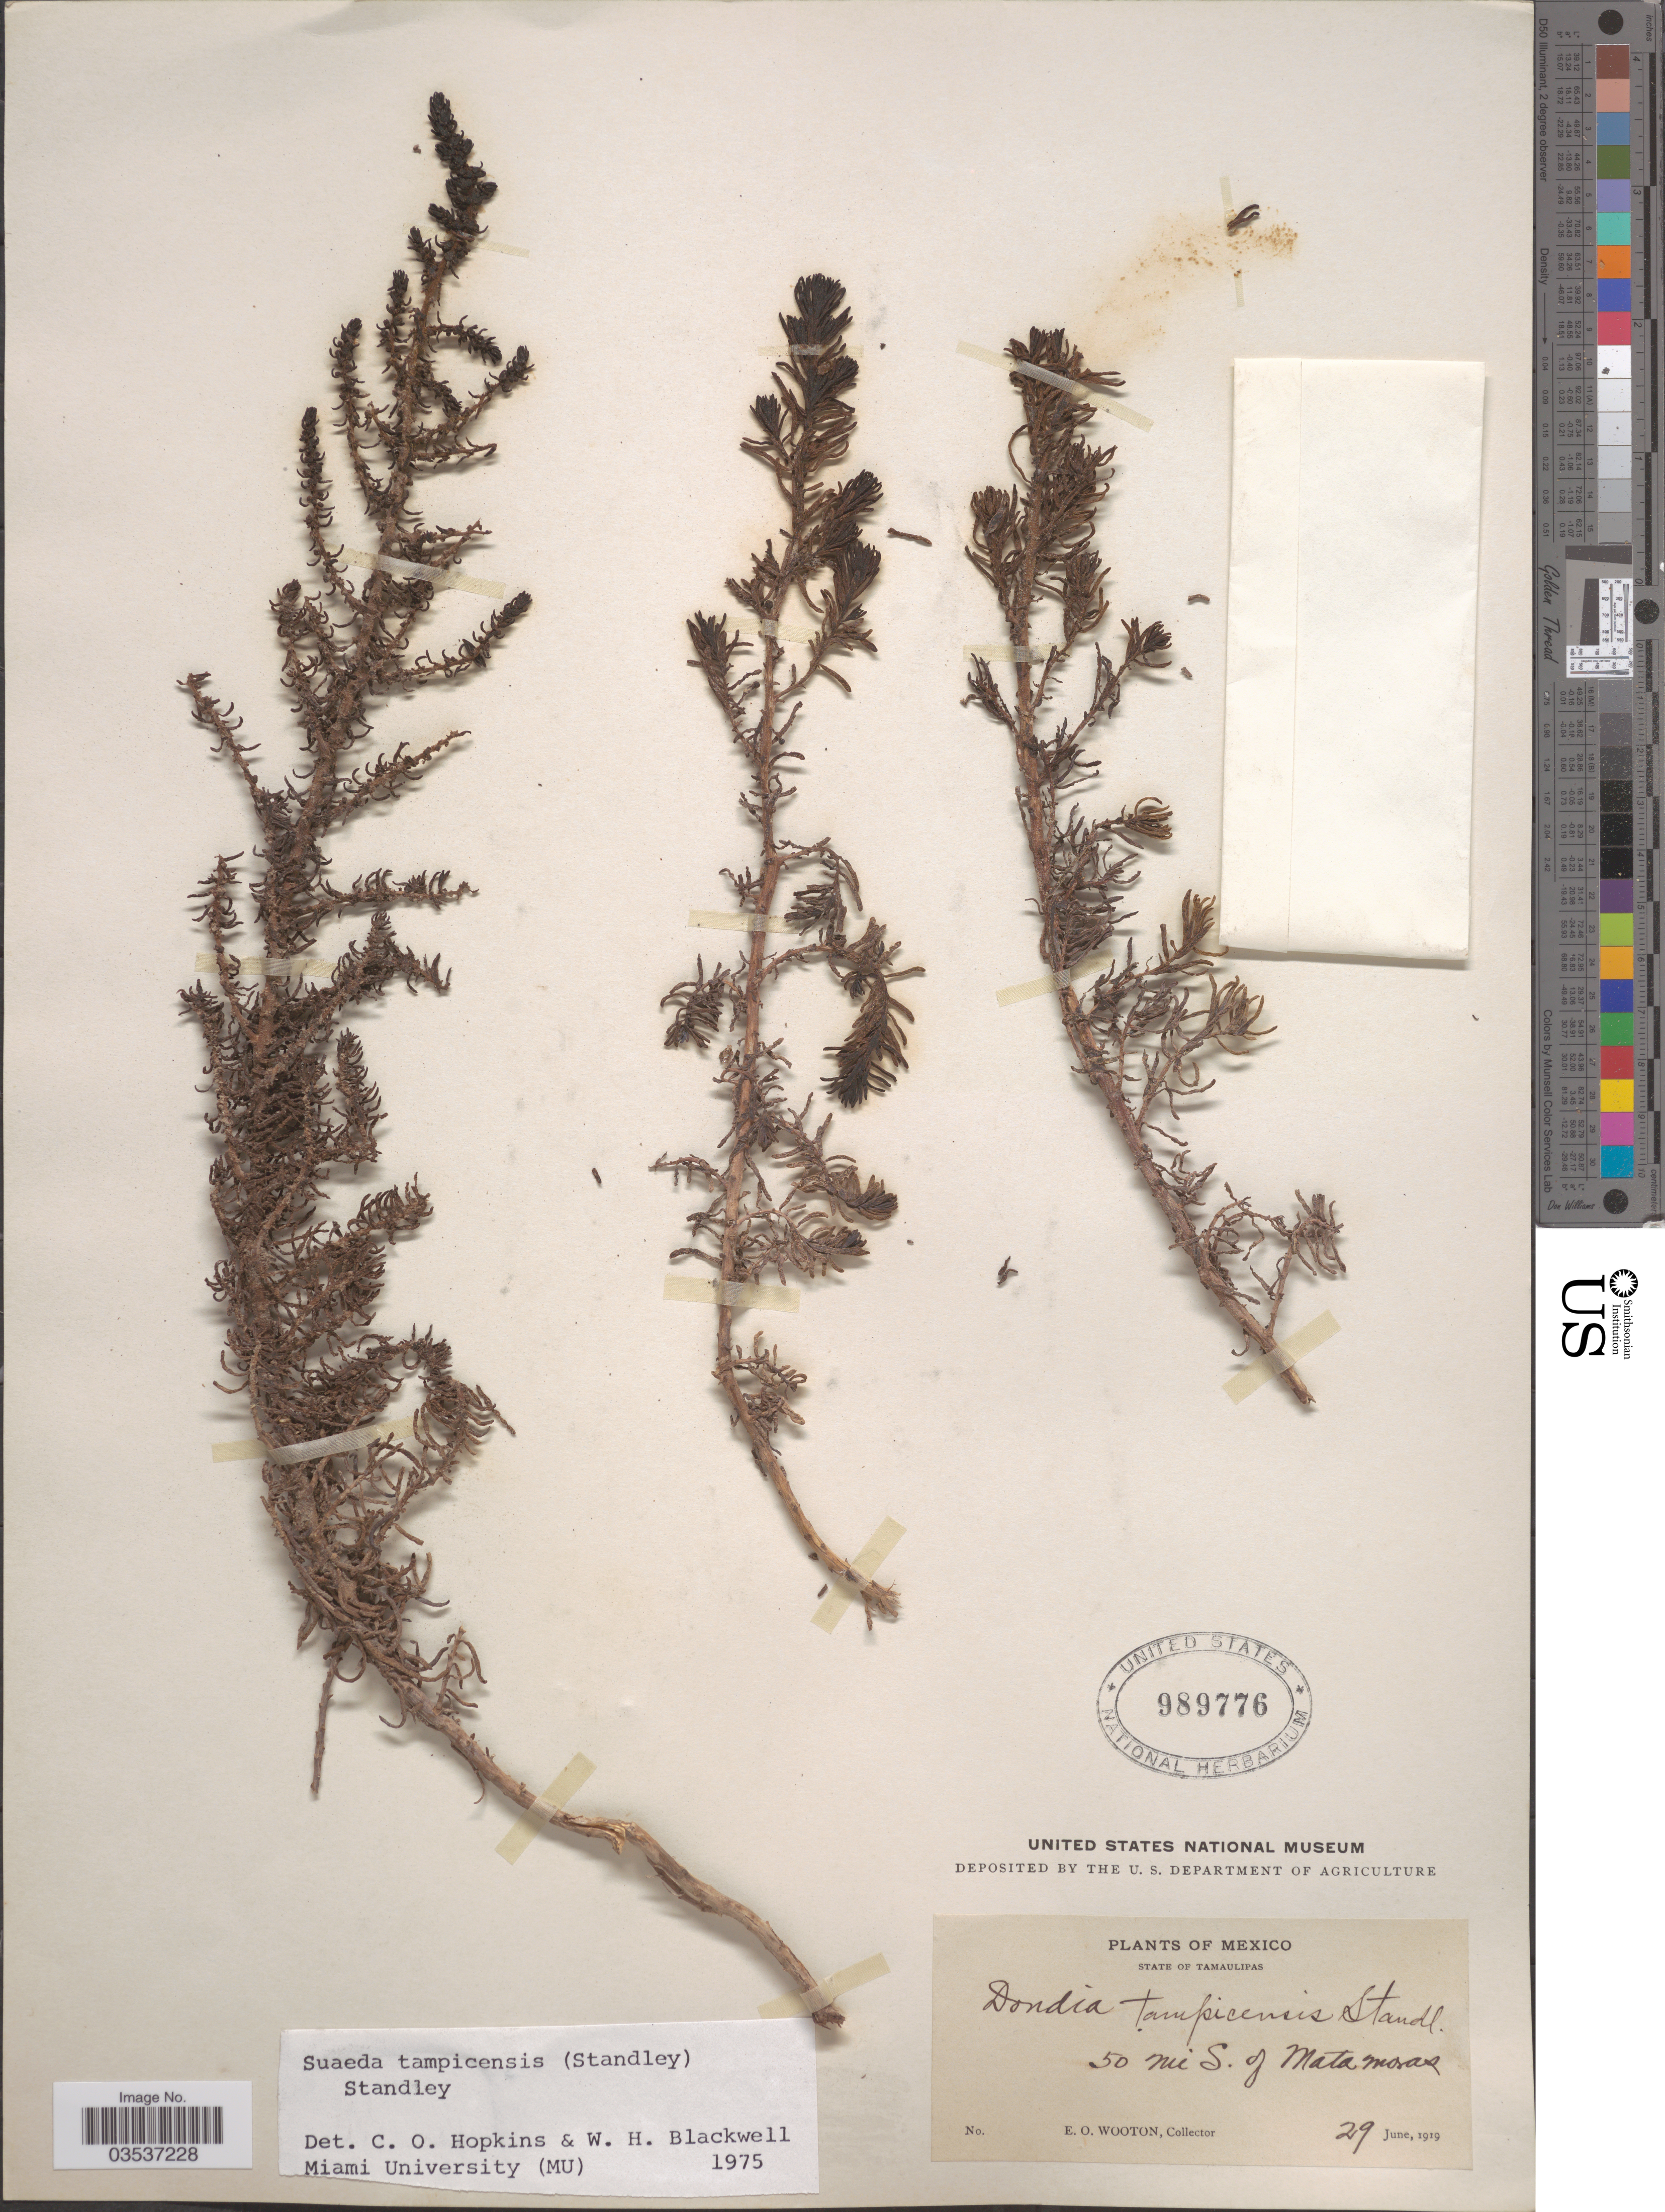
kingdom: Plantae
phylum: Tracheophyta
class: Magnoliopsida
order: Caryophyllales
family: Amaranthaceae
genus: Suaeda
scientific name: Suaeda tampicensis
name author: (Standl.) Standl.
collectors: E. O. Wooton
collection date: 1919-06-29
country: Mexico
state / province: Tamaulipas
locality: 50 mi S. of Matamoras.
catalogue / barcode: US 989776